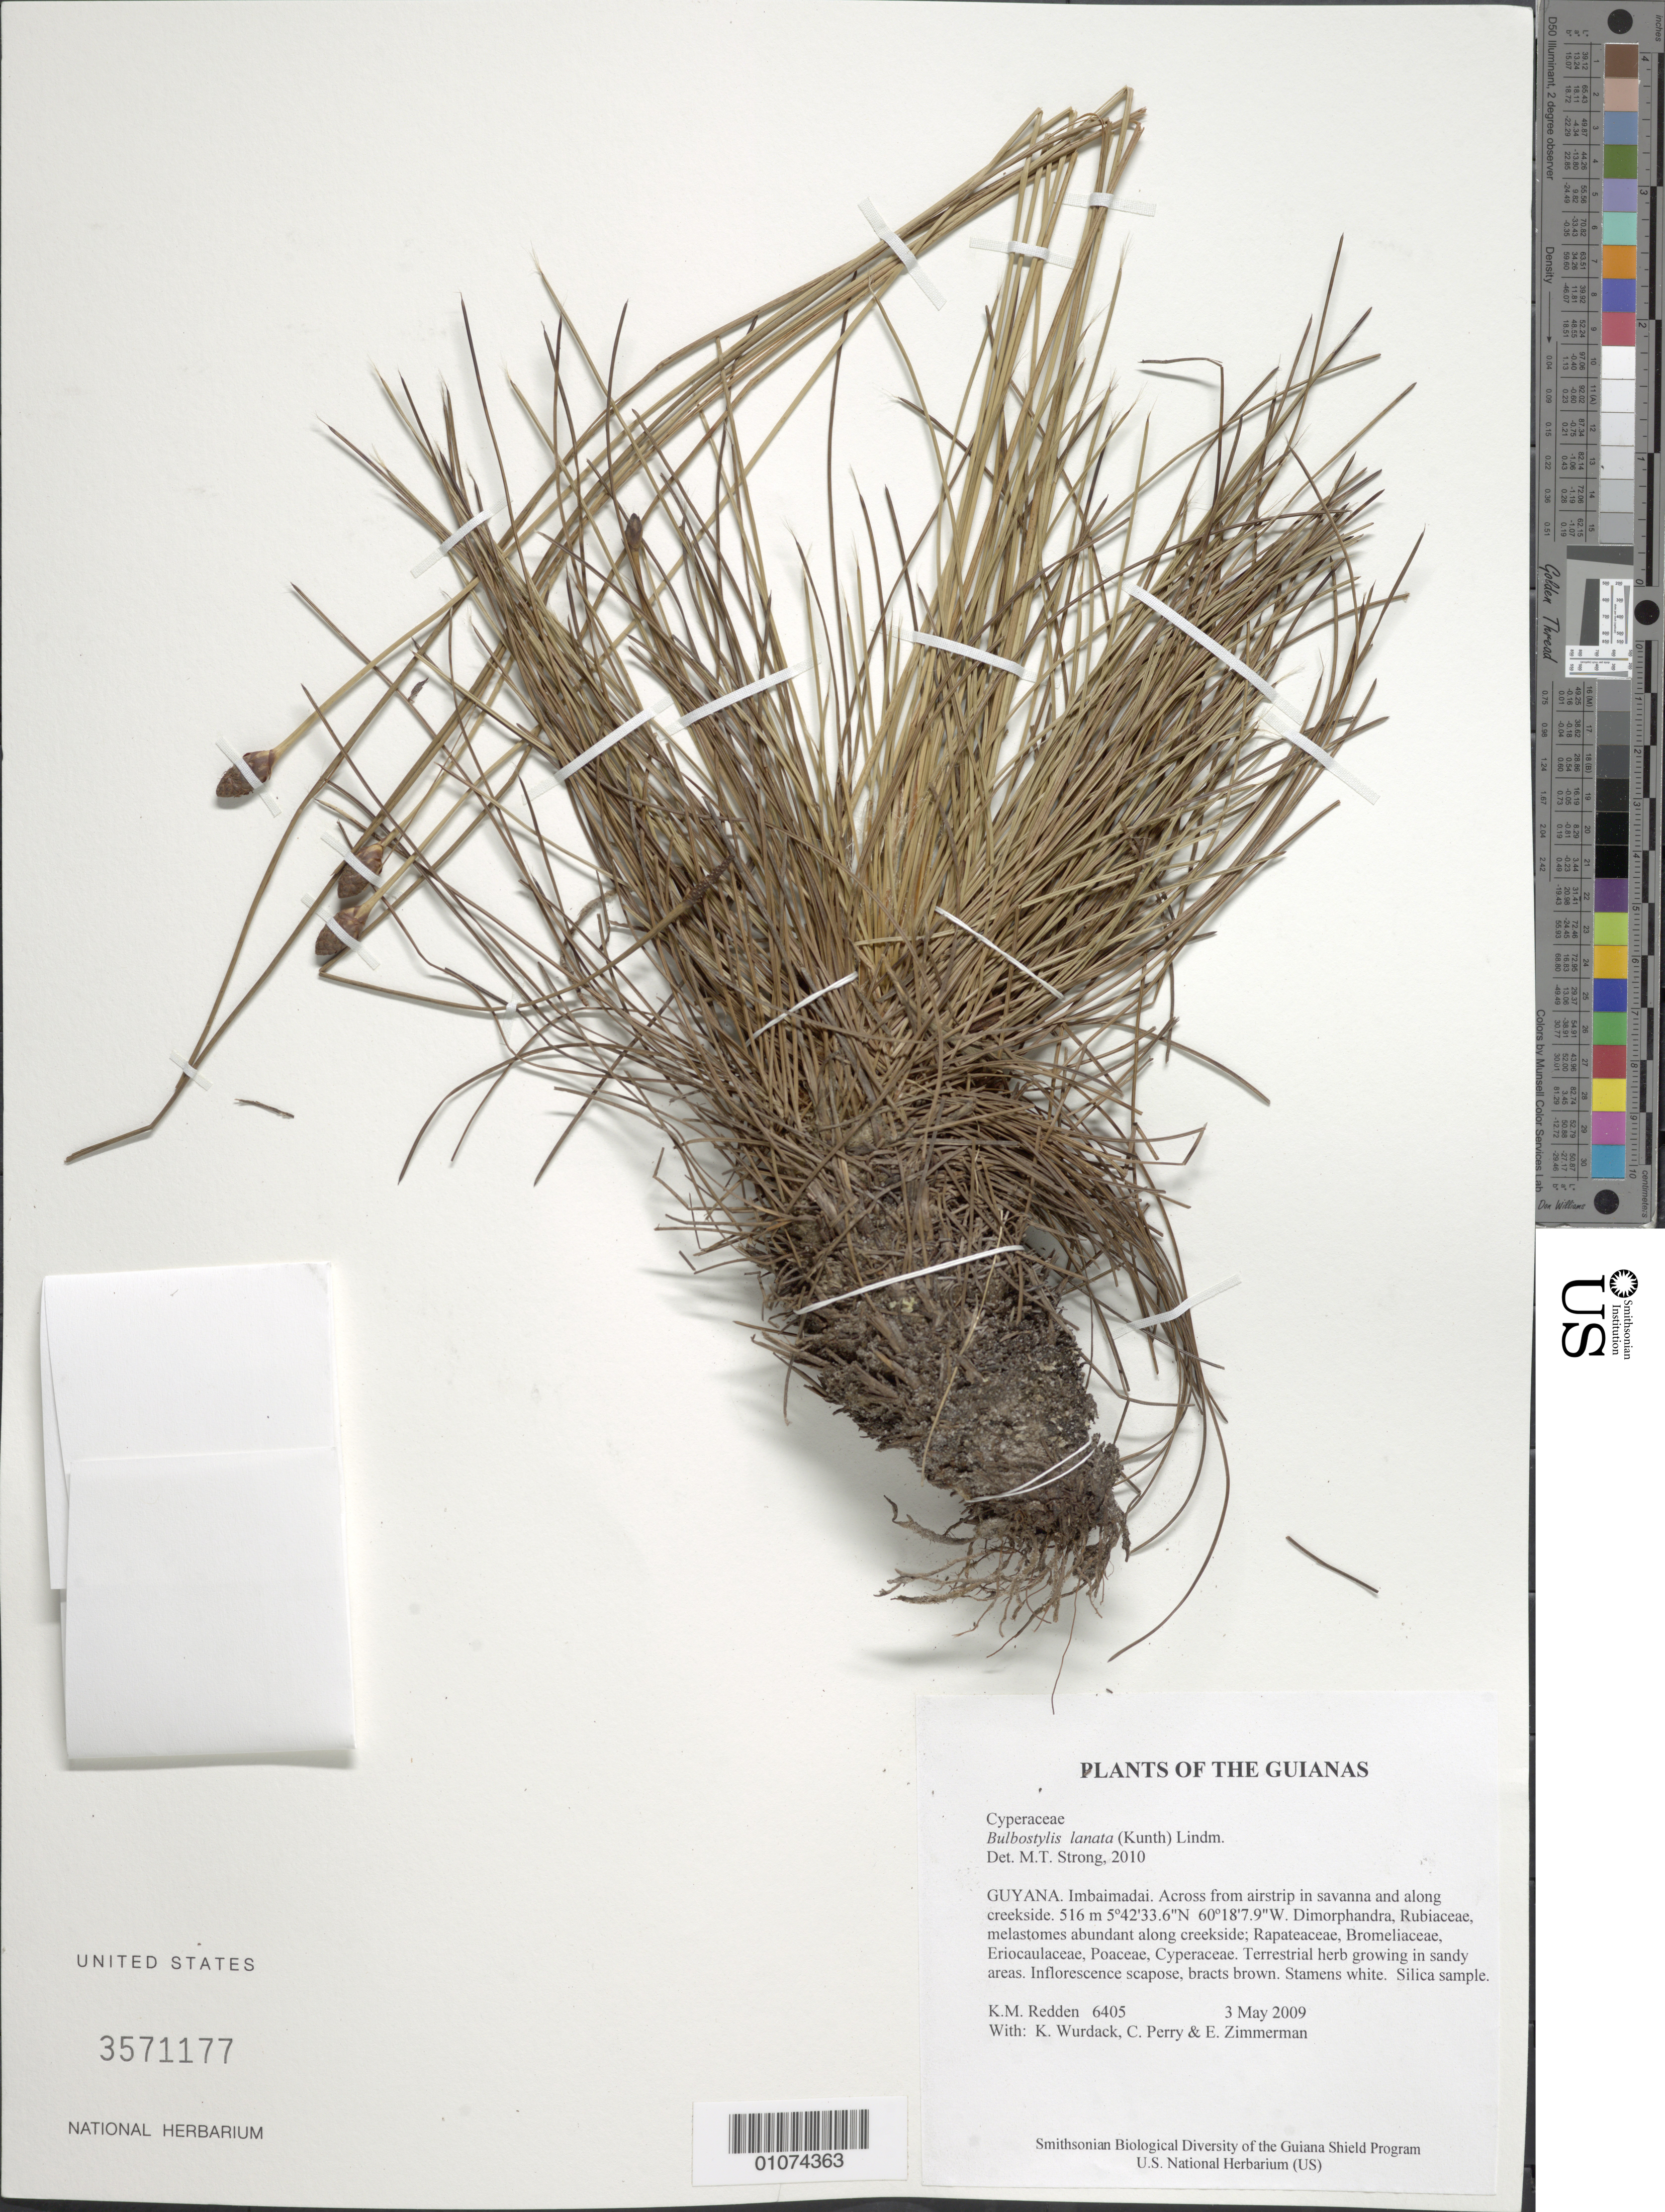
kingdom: Plantae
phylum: Tracheophyta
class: Liliopsida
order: Poales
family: Cyperaceae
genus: Bulbostylis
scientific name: Bulbostylis lanata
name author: (Kunth) Lindm.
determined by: Strong, M. T., (US), Smithsonian Institution - National Museum of Natural History (UNITED STATES)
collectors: K. M. Redden, K. Wurdack, C. Perry & E. Zimmerman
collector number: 6405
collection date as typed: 3 May 2009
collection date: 2009-05-03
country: Guyana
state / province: Cuyuni-Mazaruni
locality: Imbaimadai. Across from airstrip in savanna and along creekside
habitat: Dimorphandra, Rubiaceae, melastomes abundant along creekside; Rapateaceae, Bromeliaceae, Eriocaulaceae, Poaceae, Cyperaceae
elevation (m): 516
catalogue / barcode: US 3571177